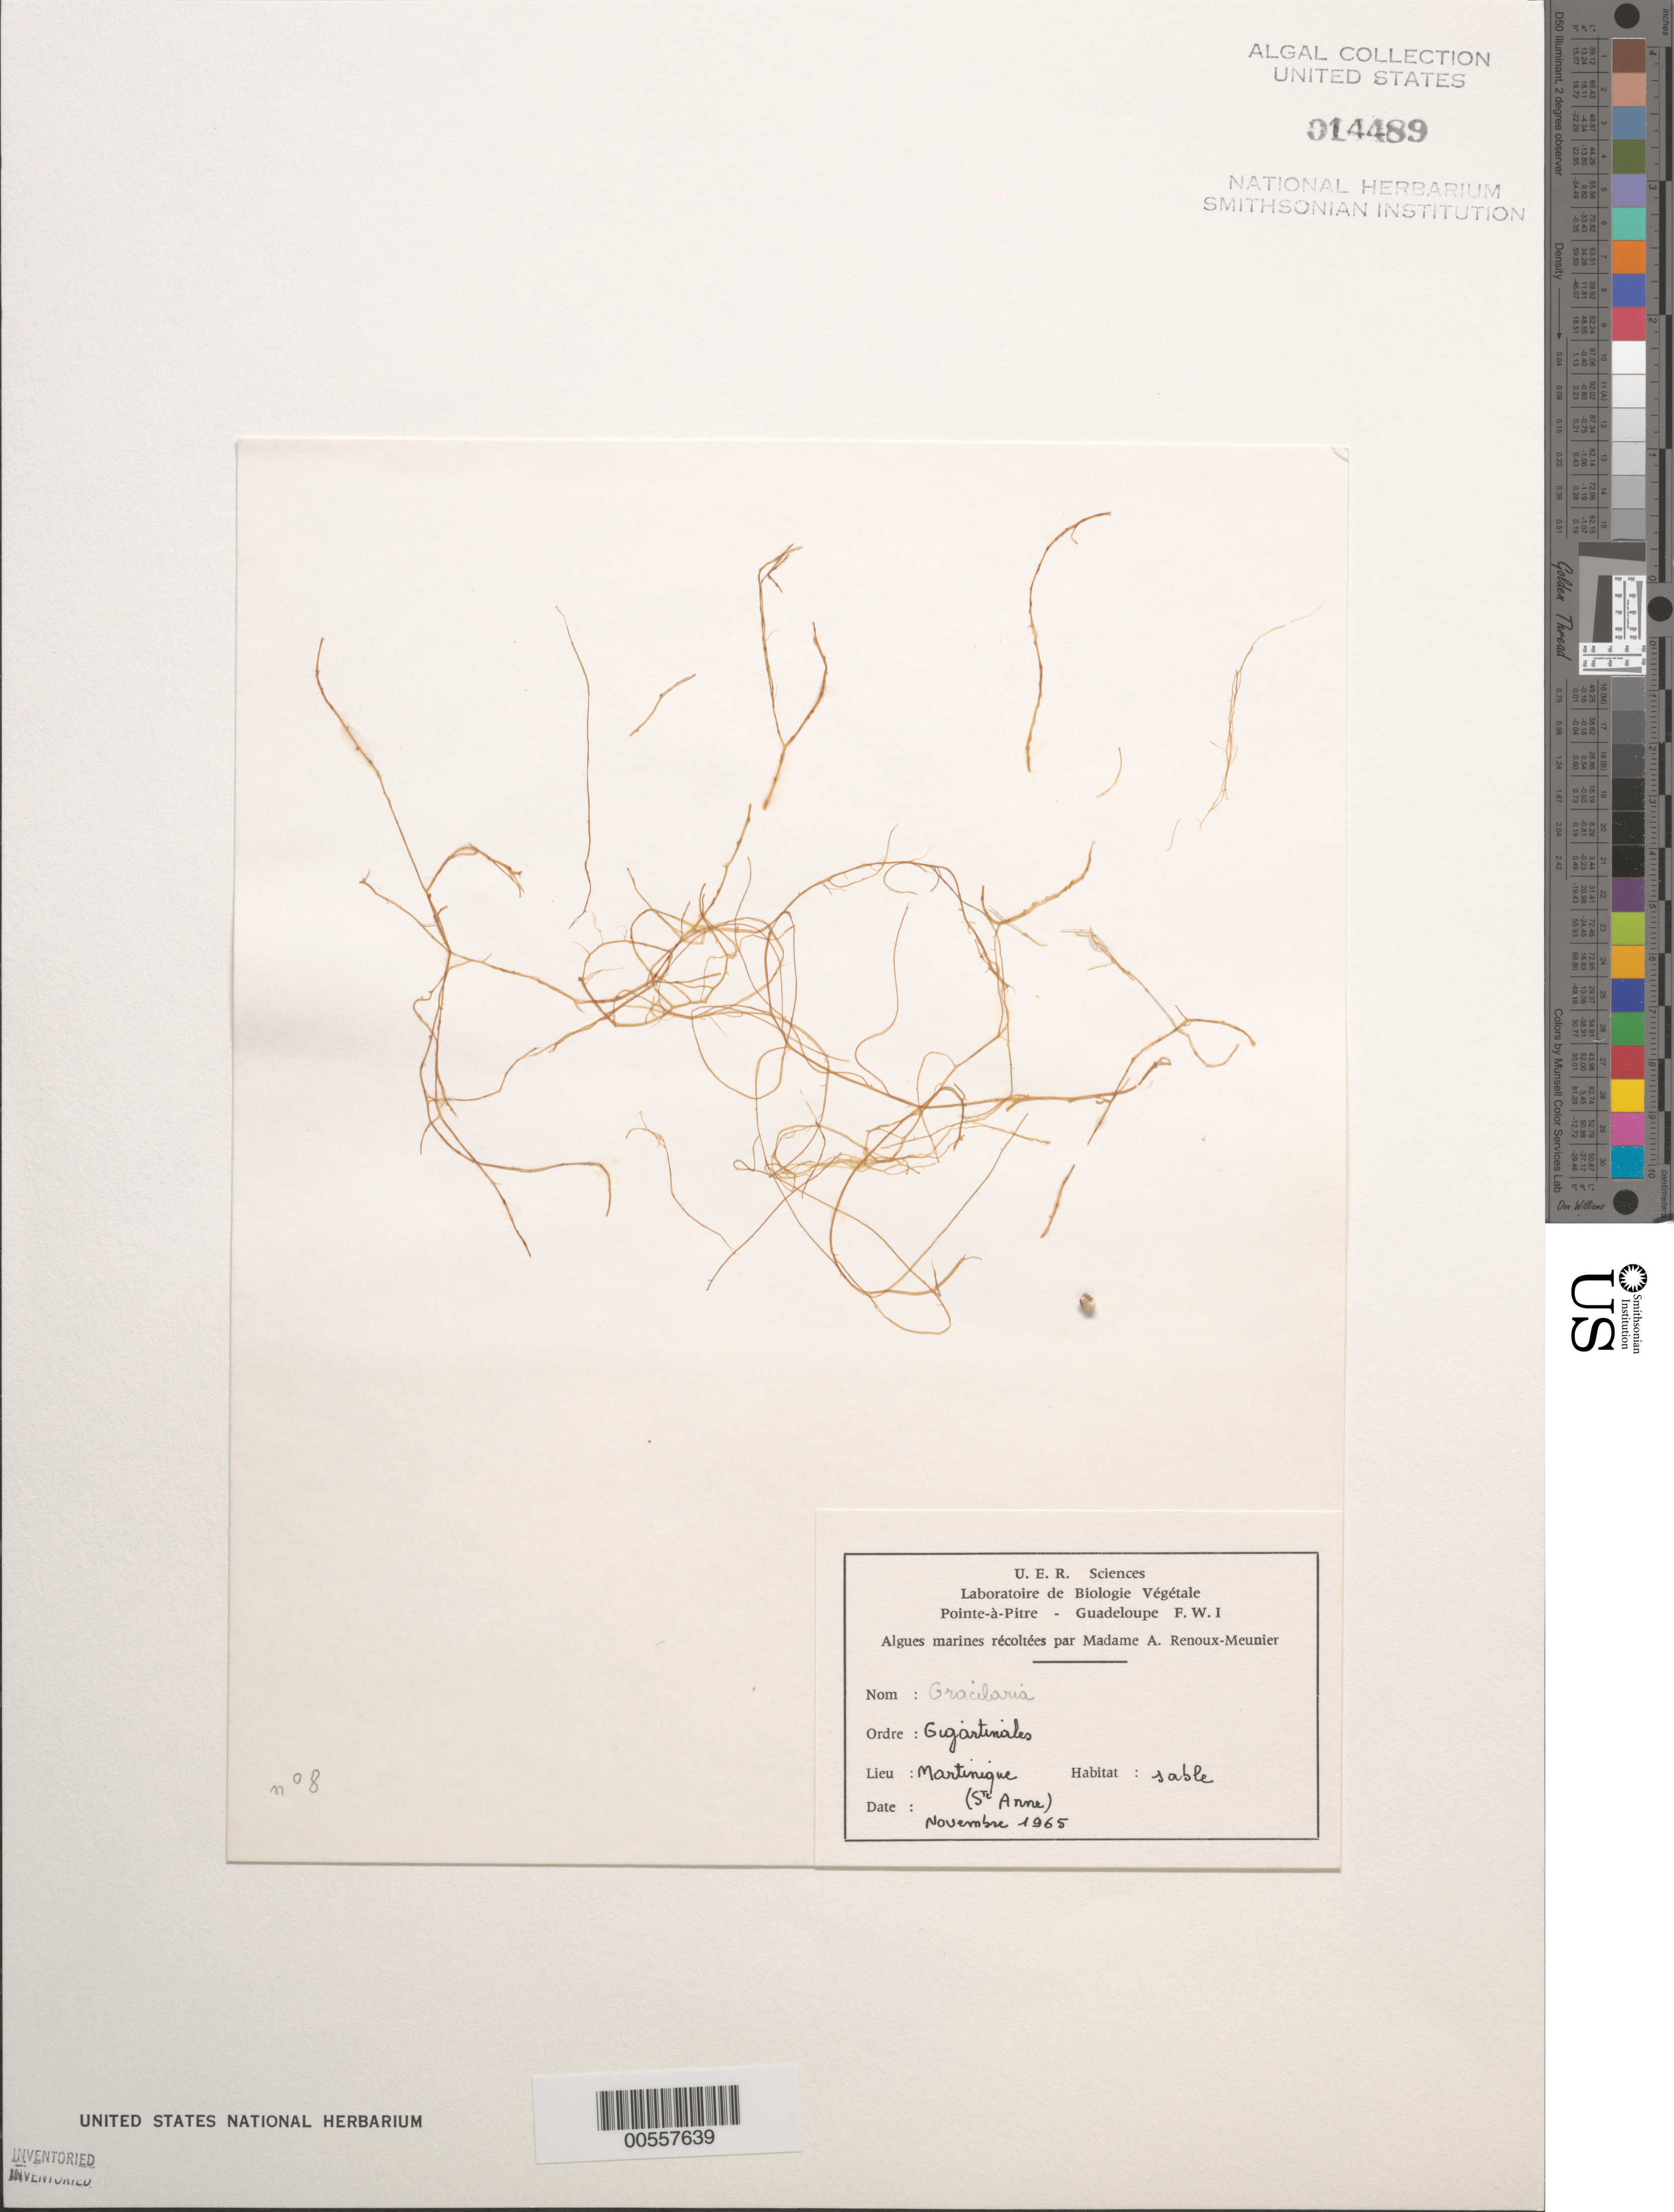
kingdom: Plantae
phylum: Rhodophyta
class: Florideophyceae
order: Gracilariales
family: Gracilariaceae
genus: Gracilaria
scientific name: Gracilaria sp.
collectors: A. Renoux-Meunier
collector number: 8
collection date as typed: Nov 1965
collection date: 1965-11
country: Martinique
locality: Sainte Anne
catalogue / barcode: US 14489